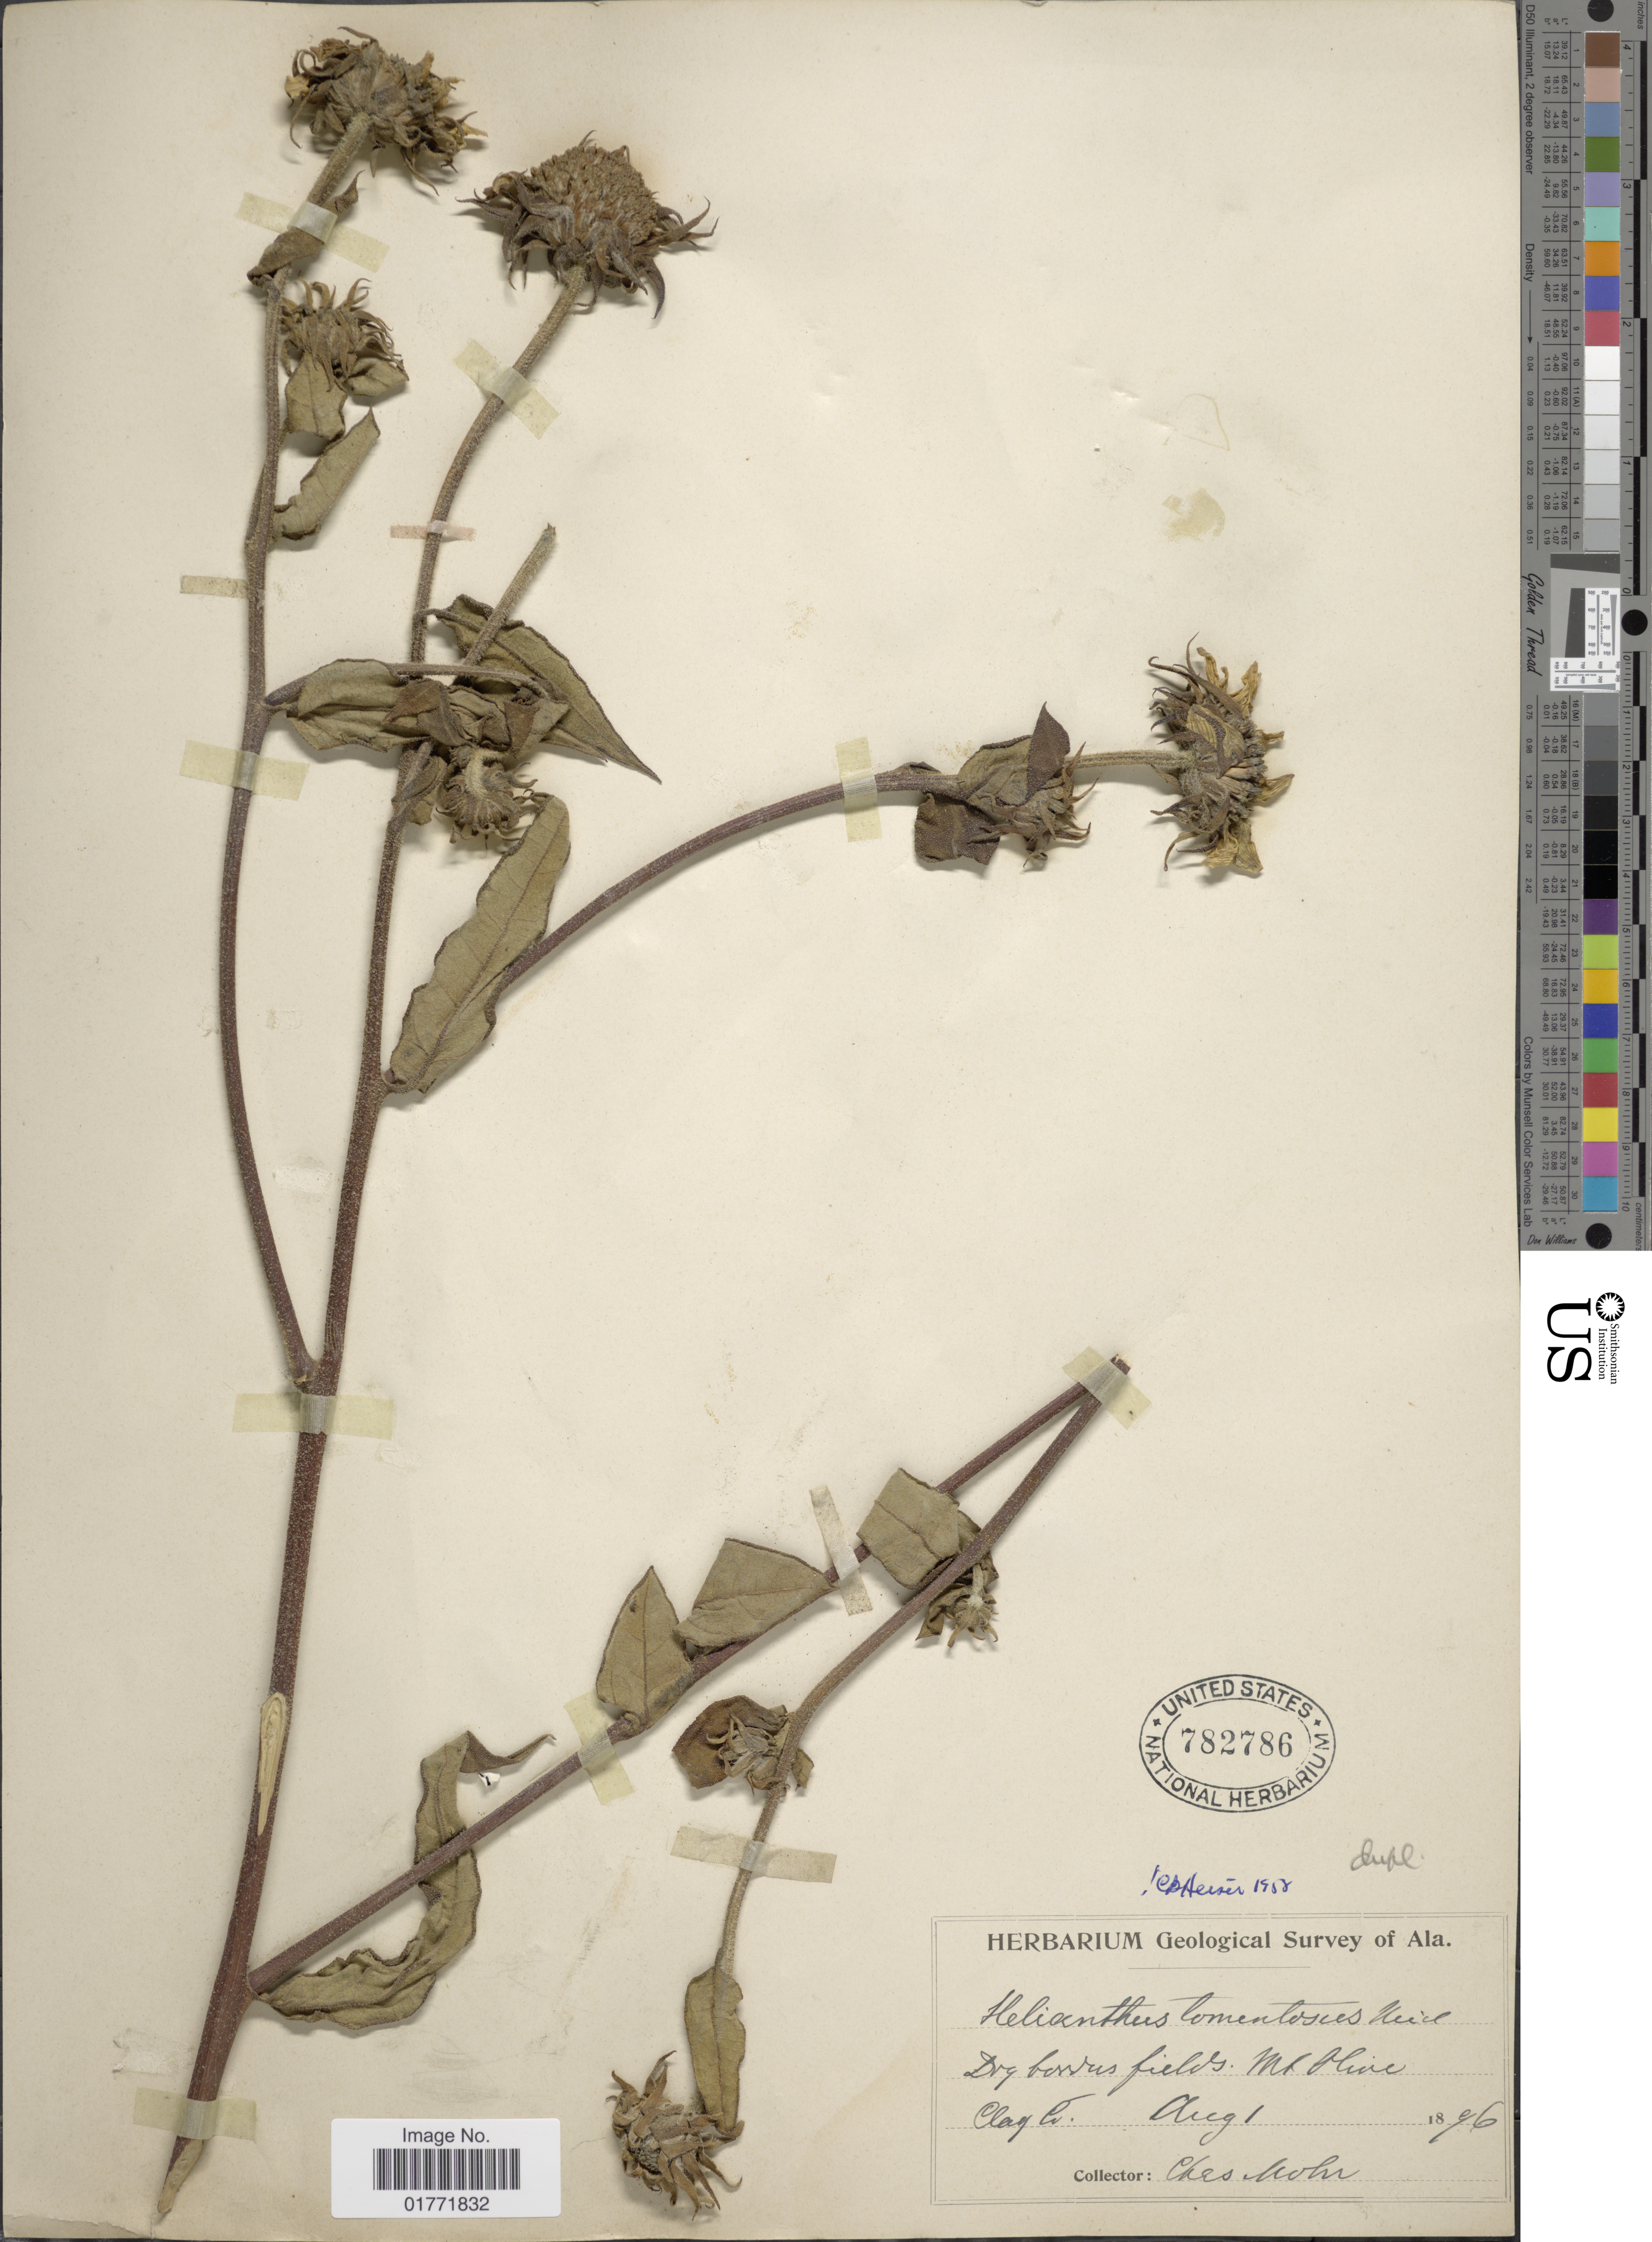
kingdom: Plantae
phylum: Tracheophyta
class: Magnoliopsida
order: Asterales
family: Asteraceae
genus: Helianthus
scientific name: Helianthus tomentosus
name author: Michx.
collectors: Mohr, C. T. (herbarium)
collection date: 1896-08-01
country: United States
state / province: Alabama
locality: Mt. Olive Clay Co.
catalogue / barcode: US 782786